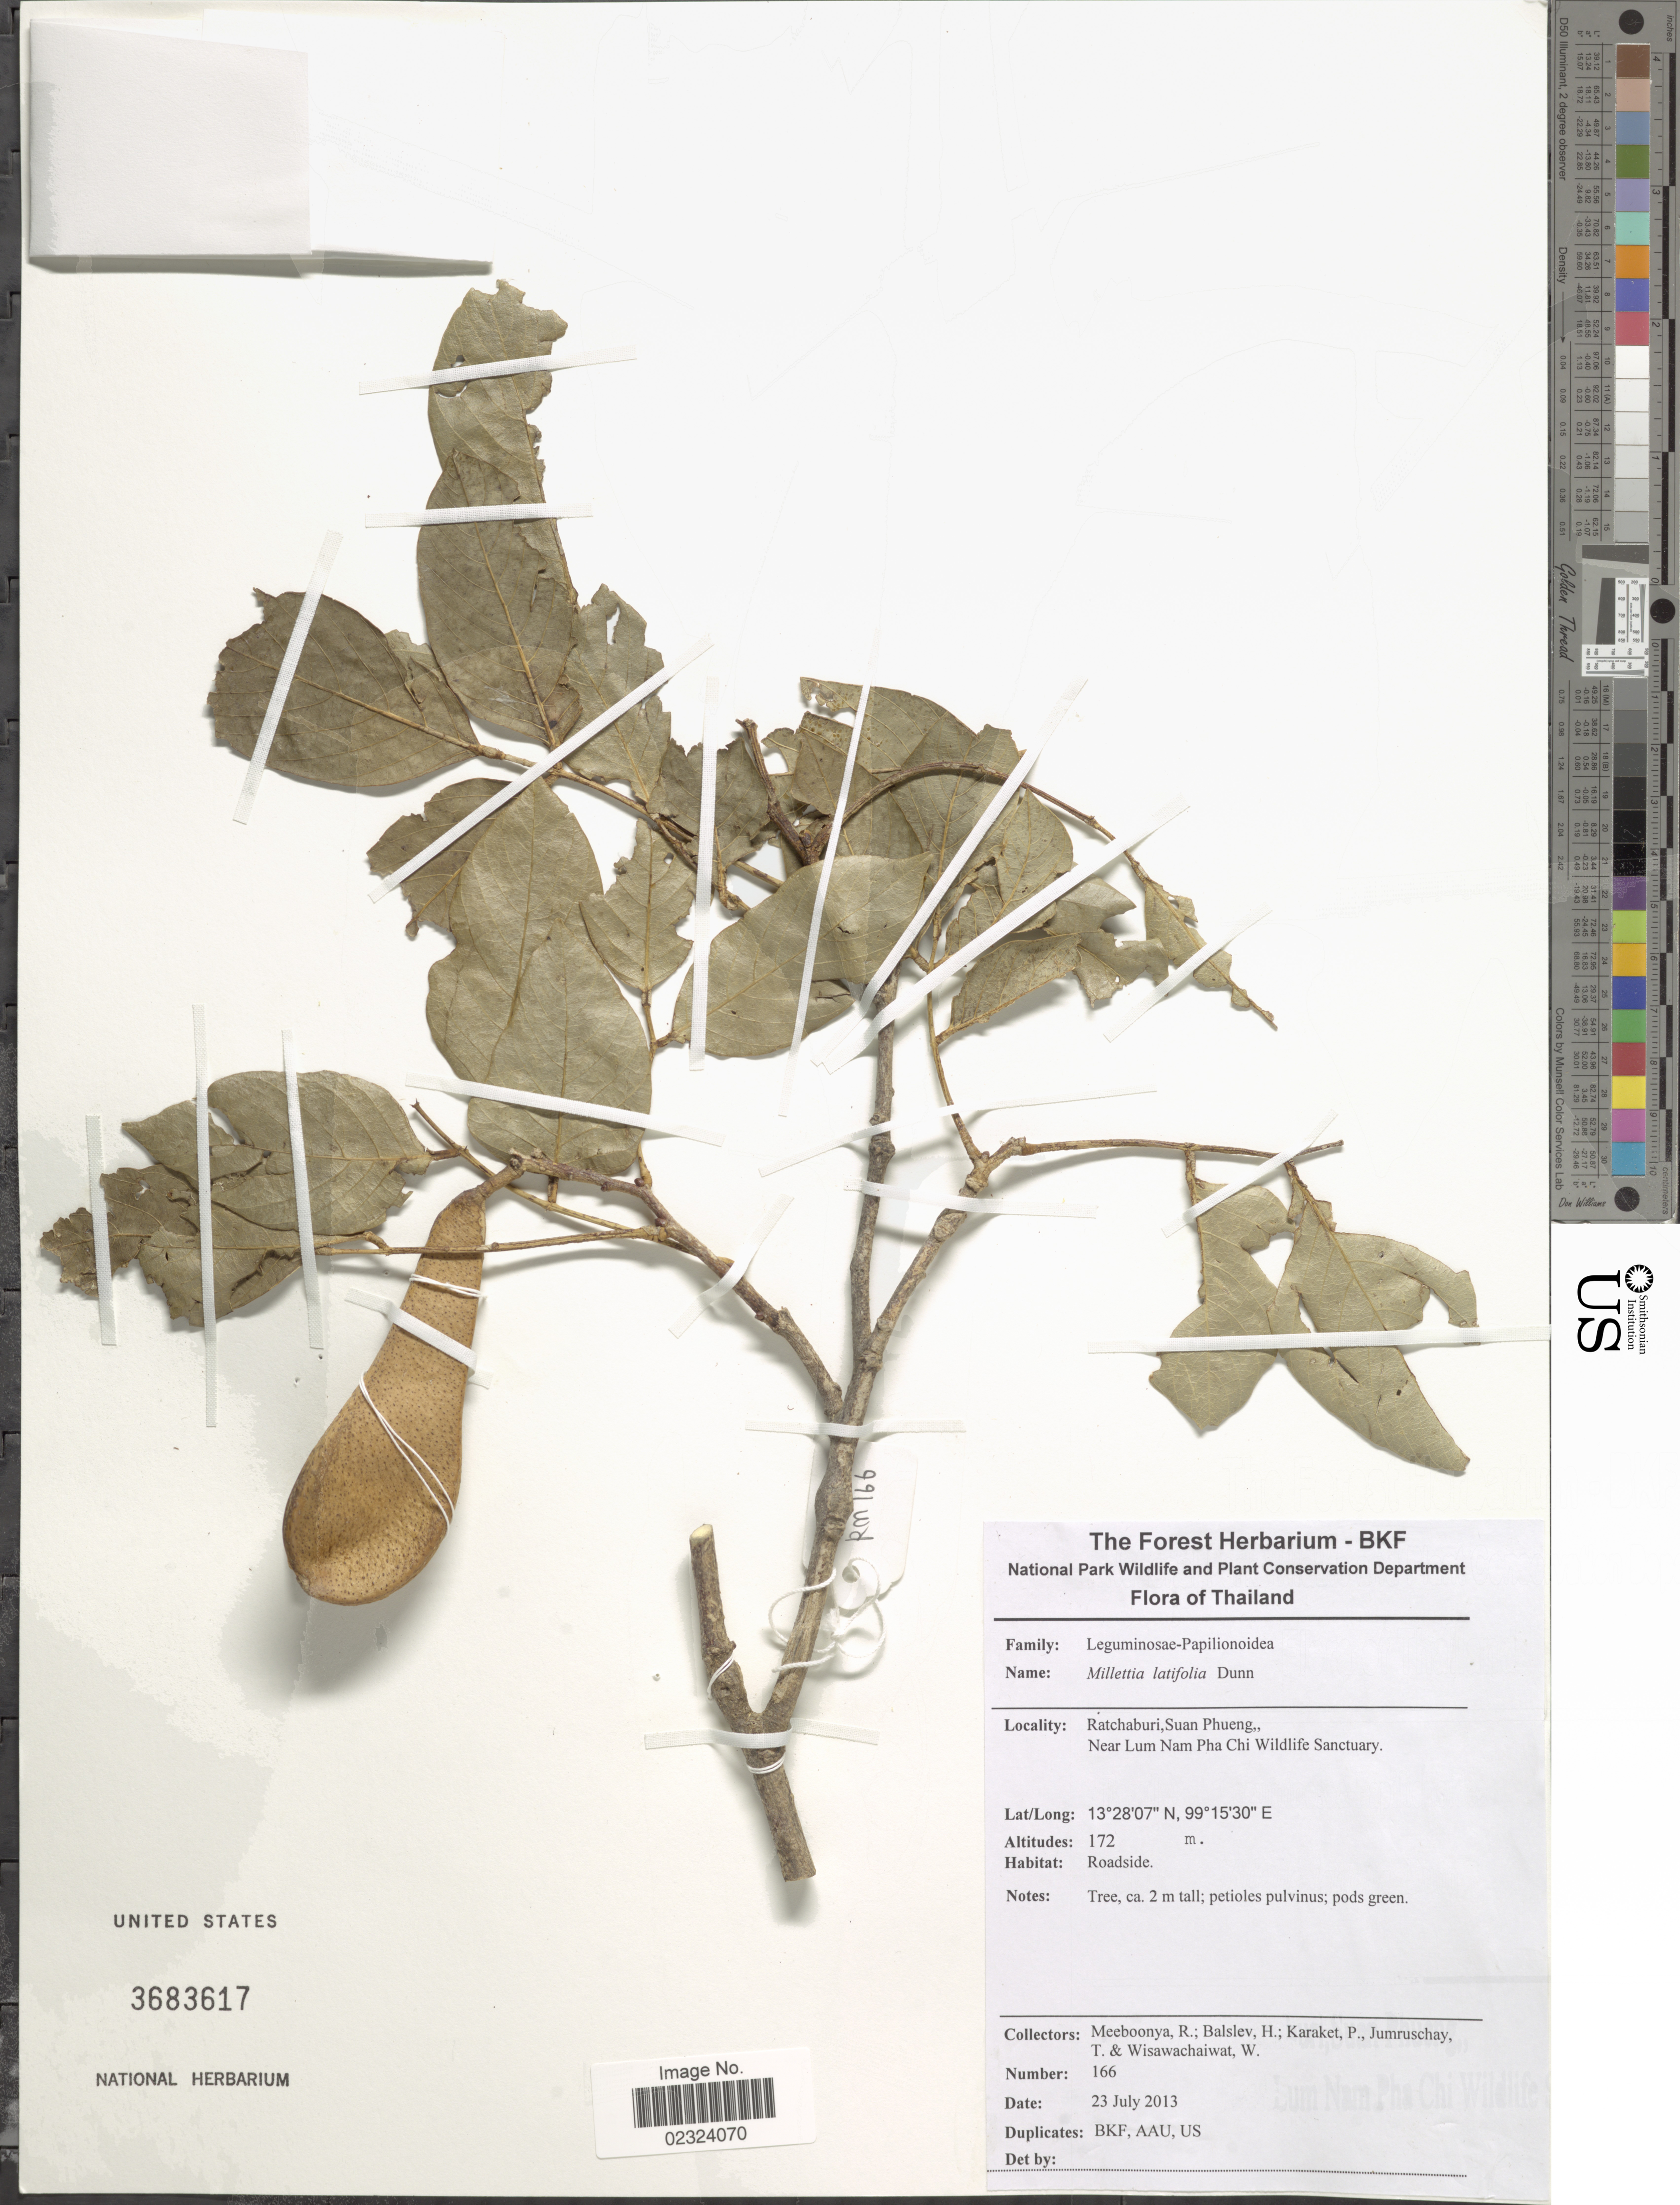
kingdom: Plantae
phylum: Tracheophyta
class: Magnoliopsida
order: Fabales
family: Fabaceae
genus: Imbralyx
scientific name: Imbralyx leucanthus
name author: (Kurz) Z.Q. Song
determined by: Strong, Mark T., (BOT), Smithsonian Institution - National Museum of Natural History (UNITED STATES)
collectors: R. Meeboonya, H. Balslev, P. Karaket, T. Jumruschay & W. Wisawachaiwat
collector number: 166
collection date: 2013-07-23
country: Thailand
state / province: Ratchaburi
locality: Suan Phueng,, Near Lum Nam Pha Chi Wildlife Sanctuary.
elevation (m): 172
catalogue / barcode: US 3683617